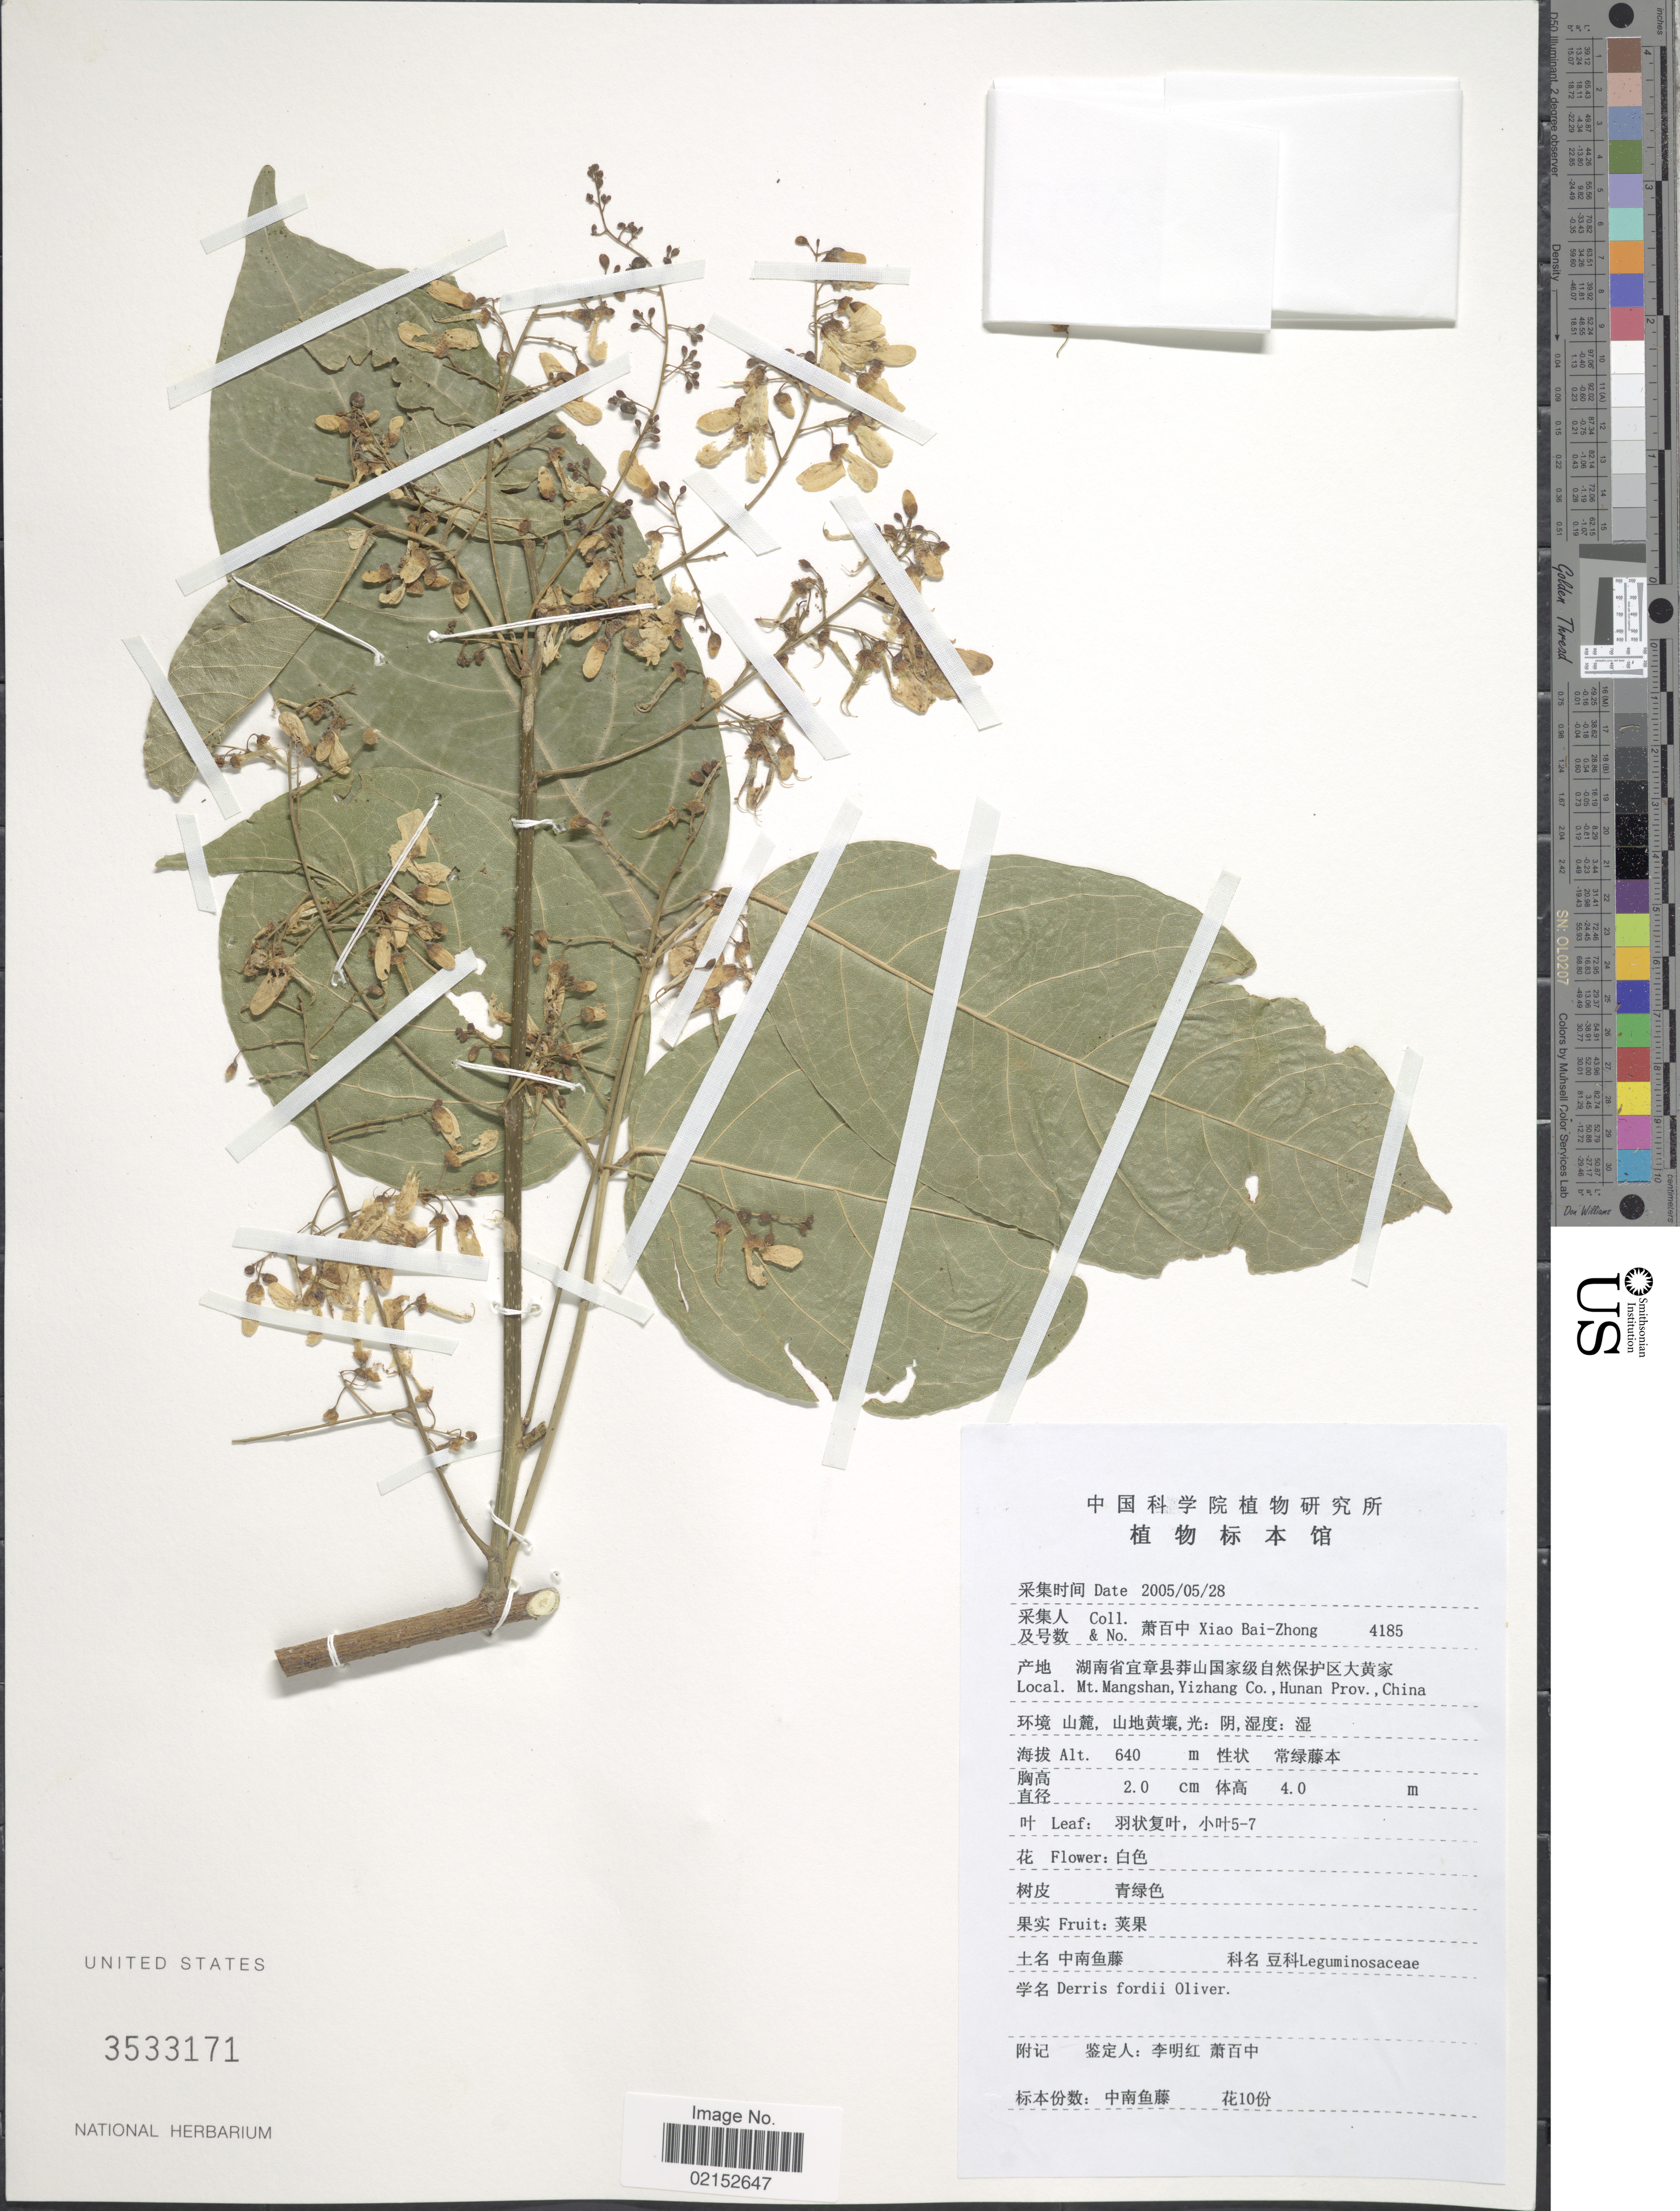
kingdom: Plantae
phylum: Tracheophyta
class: Magnoliopsida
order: Fabales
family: Fabaceae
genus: Derris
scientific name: Derris fordii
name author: Oliv.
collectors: B. Z. Xiao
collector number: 4185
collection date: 2005-05-28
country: China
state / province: Hunan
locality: Mt. Mangshan, Yizhang Co.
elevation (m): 640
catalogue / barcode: US 3533171